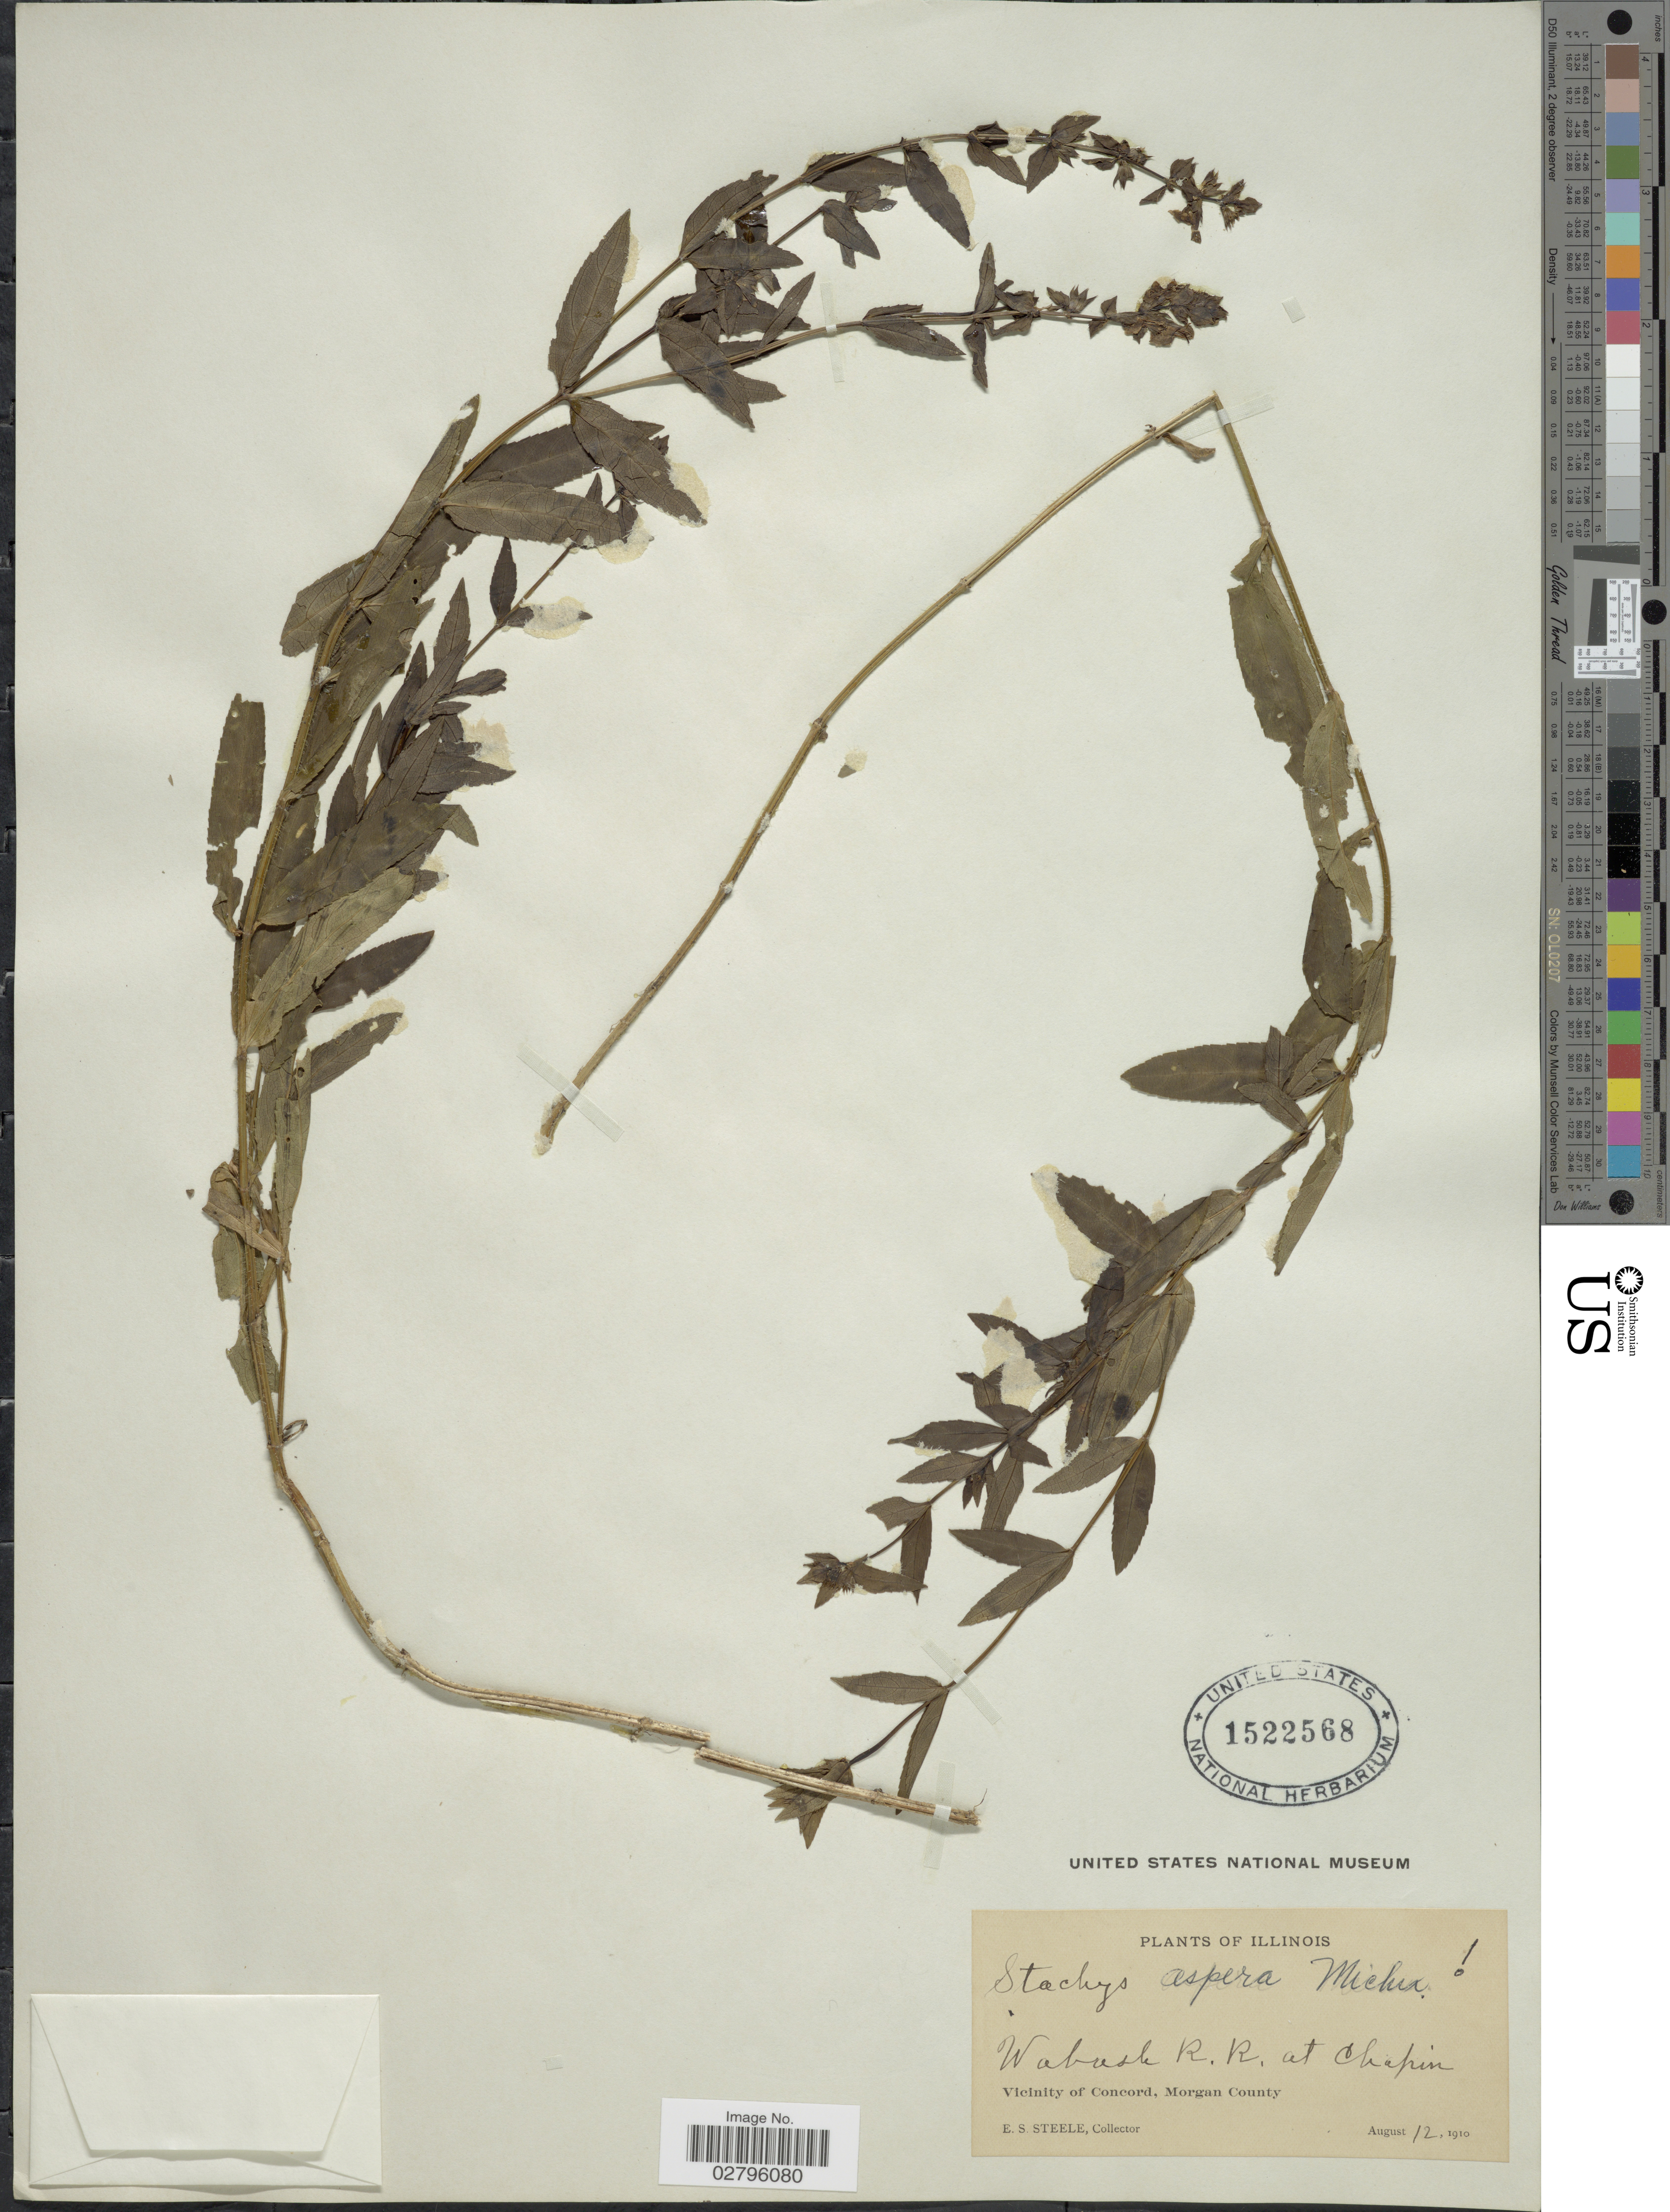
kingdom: Plantae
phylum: Tracheophyta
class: Magnoliopsida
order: Lamiales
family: Lamiaceae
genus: Stachys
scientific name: Stachys aspera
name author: Michx.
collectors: E. Steele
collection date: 1910-08-12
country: United States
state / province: Illinois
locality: Wabash R.R. at Chapin, Vicinity of Concord, Morgan County.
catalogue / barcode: US 1522568